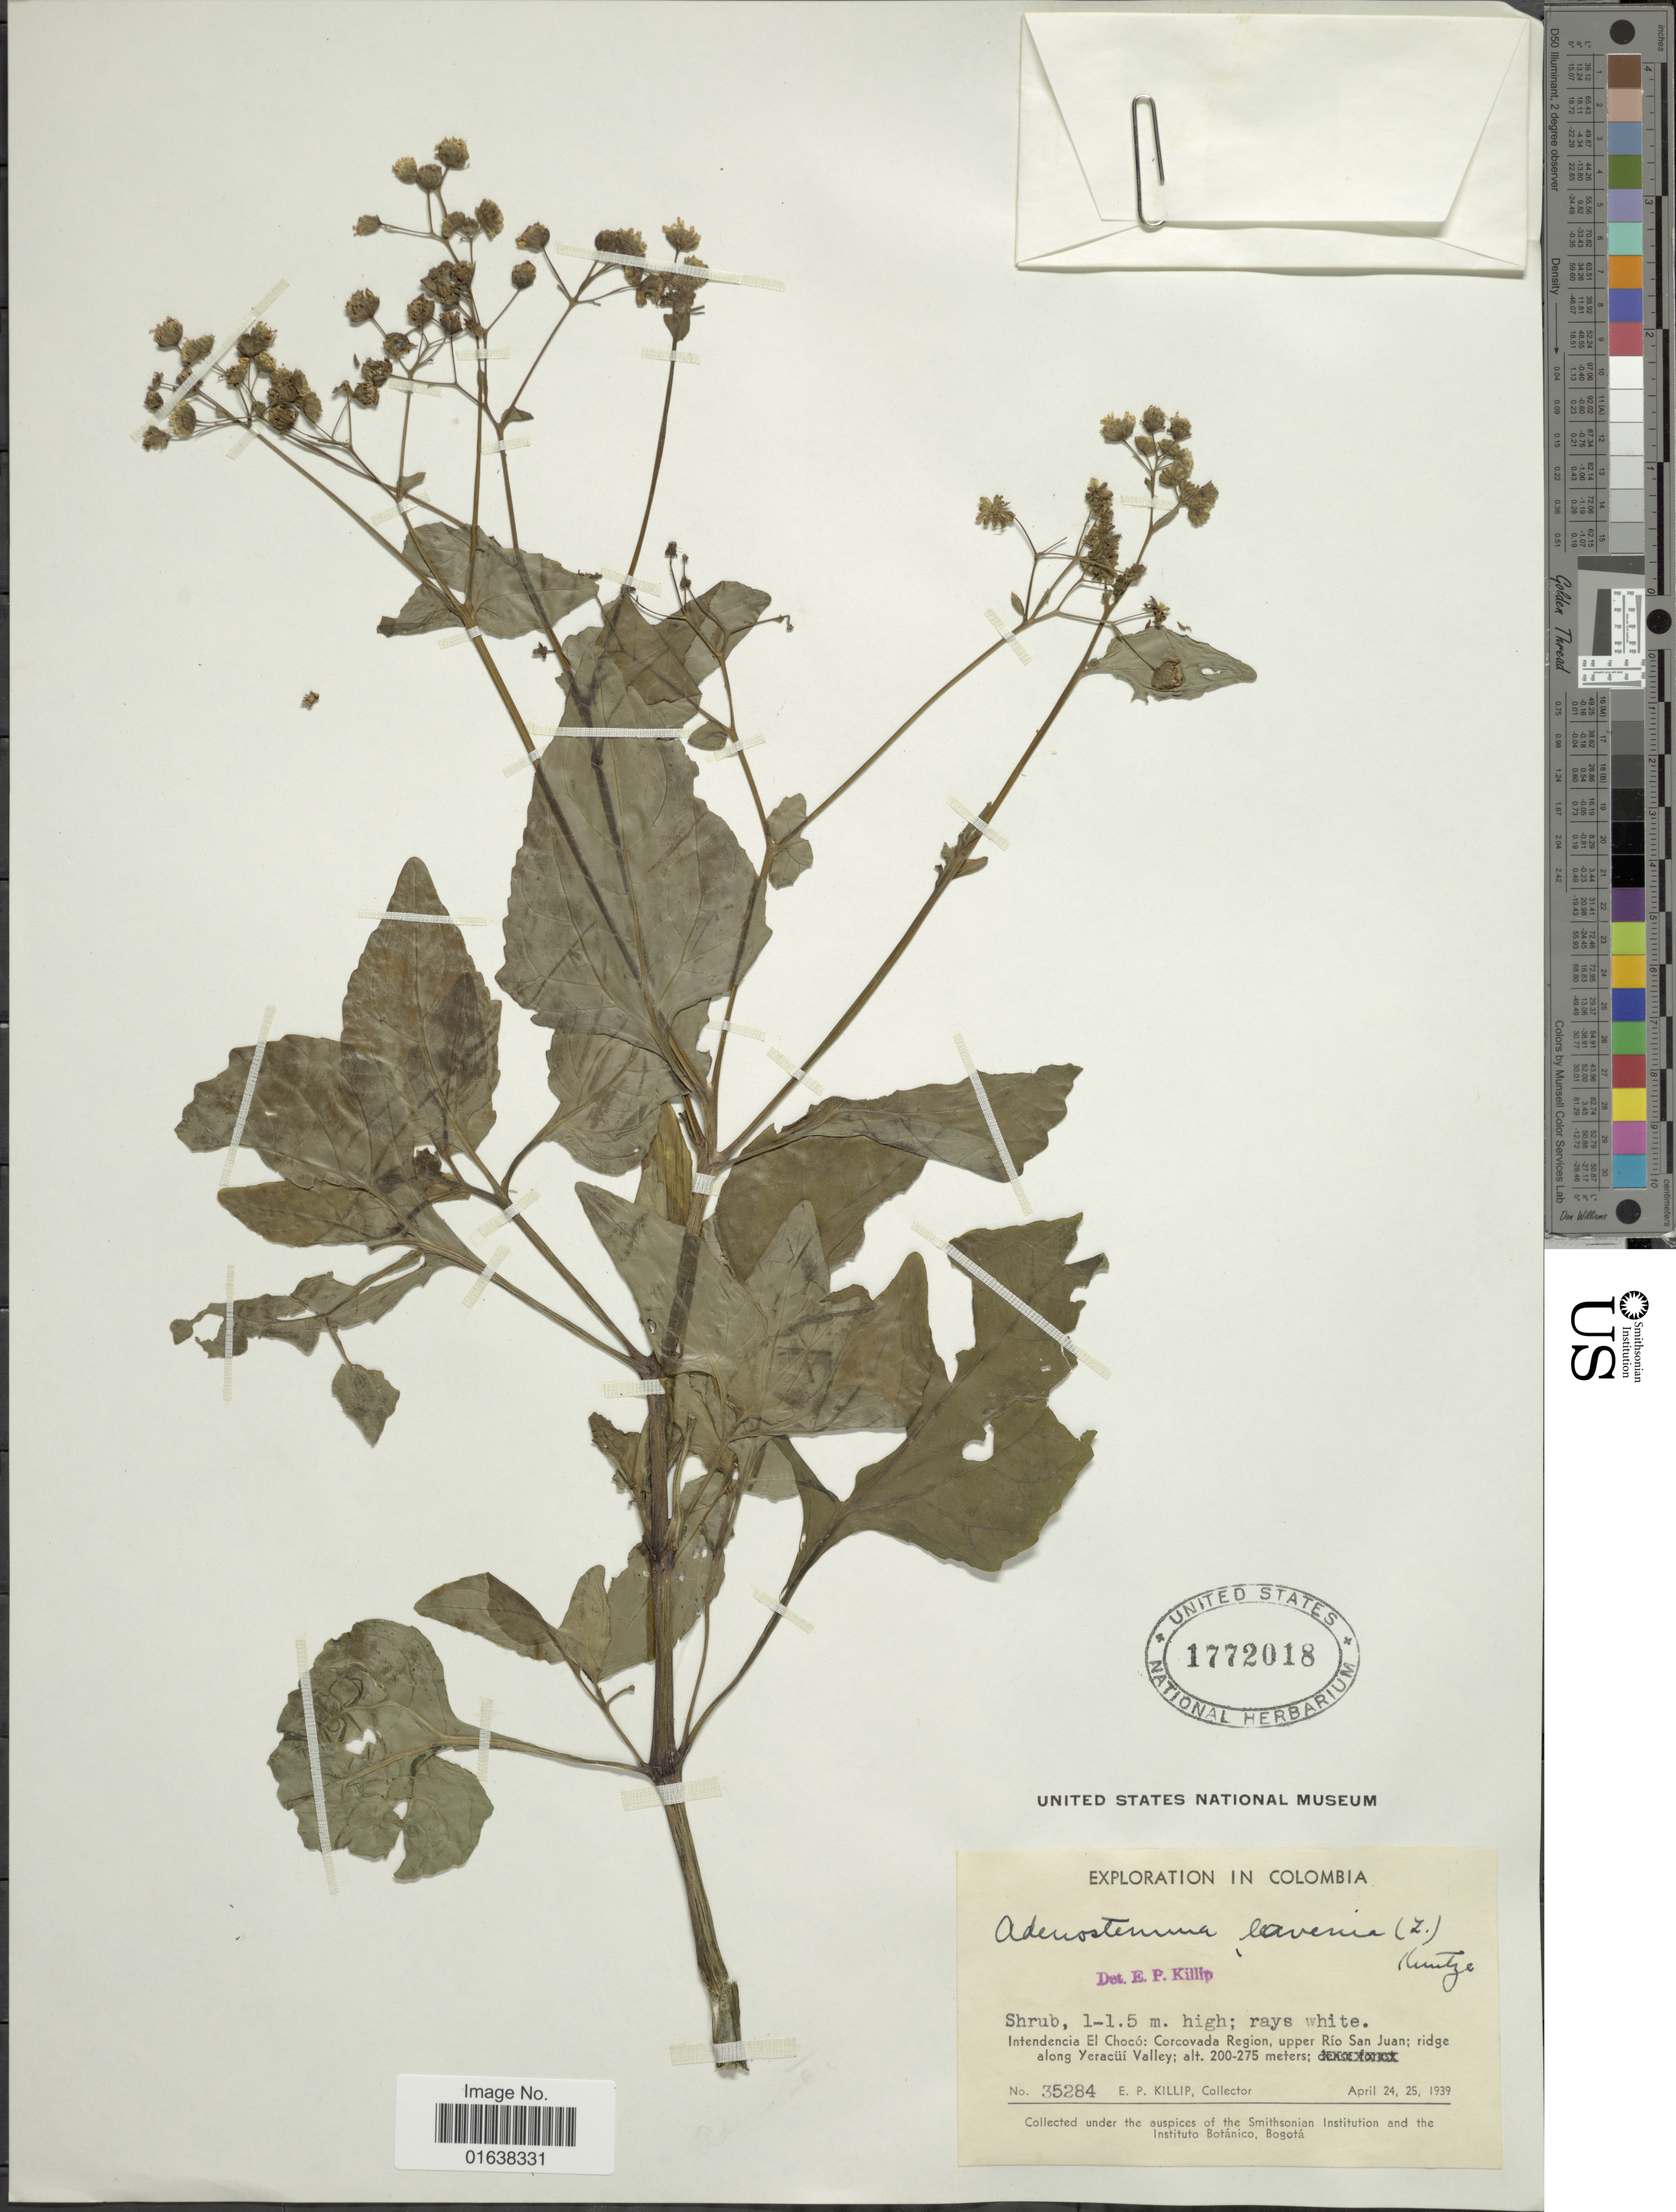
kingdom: Plantae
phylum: Tracheophyta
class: Magnoliopsida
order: Asterales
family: Asteraceae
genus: Adenostemma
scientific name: Adenostemma platyphyllum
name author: Cass.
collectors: E. P. Killip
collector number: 35284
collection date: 1939-04-24/1939-04-25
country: Colombia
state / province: Chocó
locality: Colombia. Intendencia El Chocó: Corcovada Region, upper Rio San Juan; ridge along Yeracui Valley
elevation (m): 200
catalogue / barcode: US 1772018